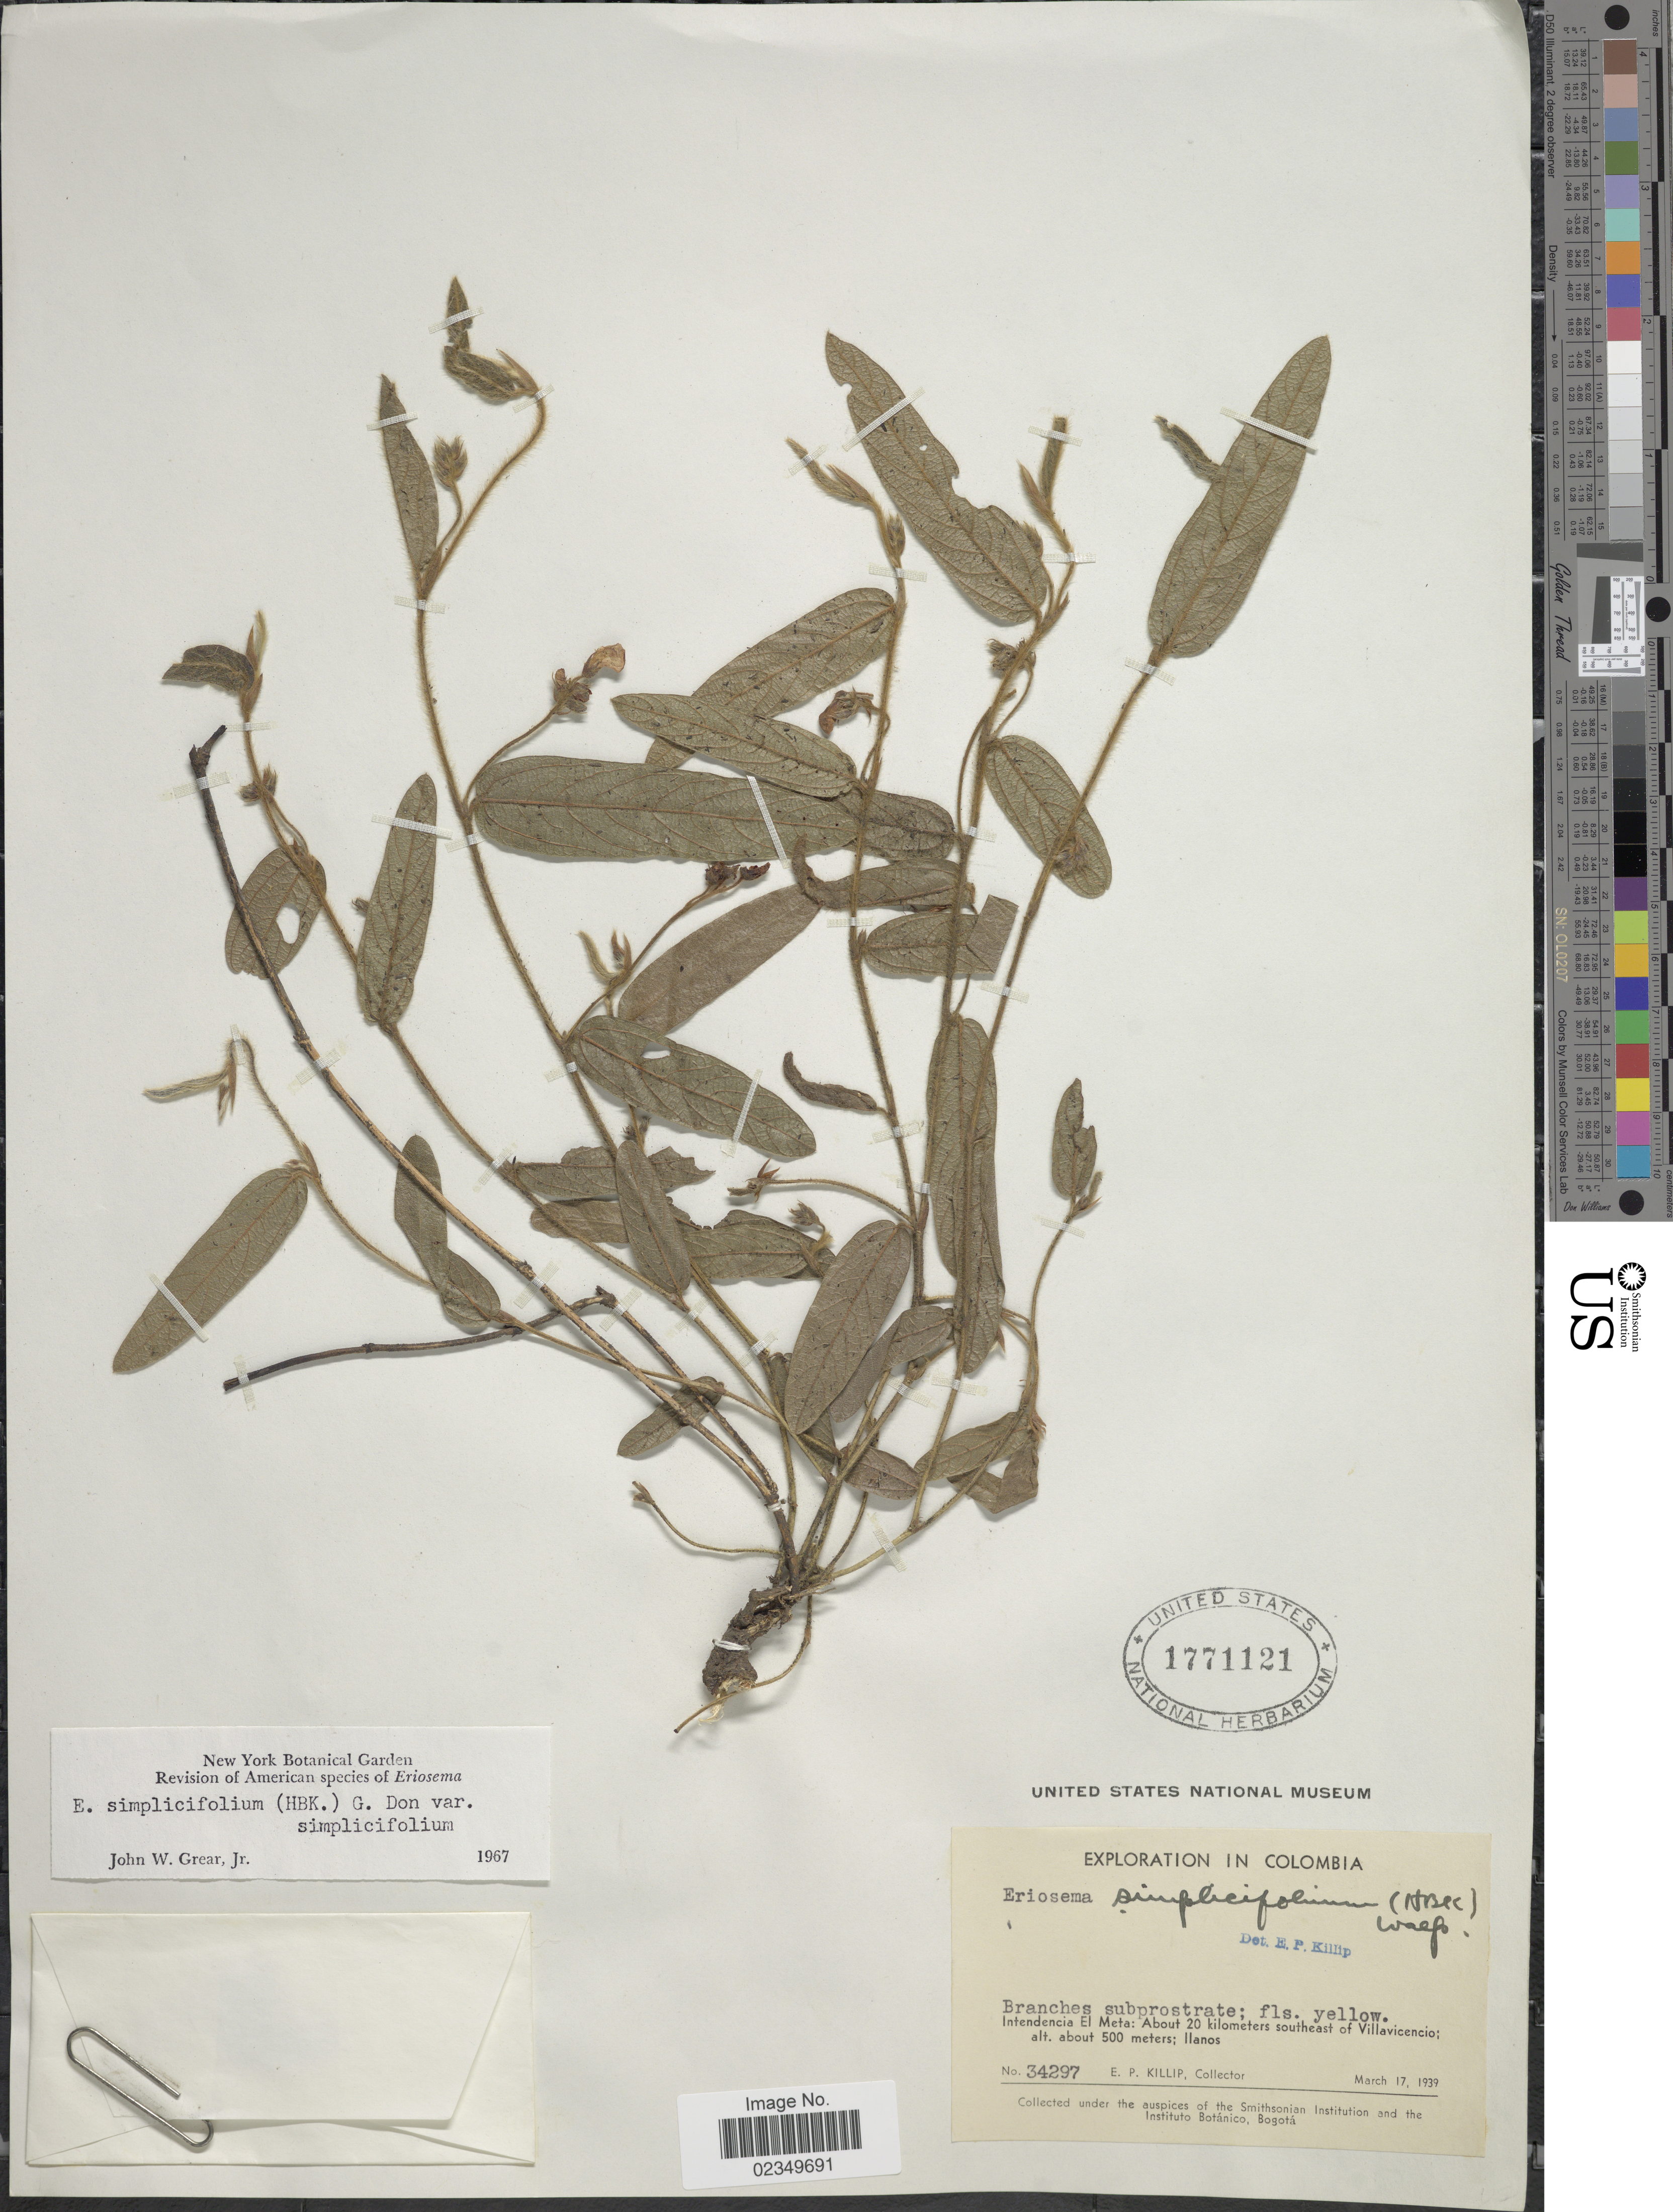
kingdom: Plantae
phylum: Tracheophyta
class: Magnoliopsida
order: Fabales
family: Fabaceae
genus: Eriosema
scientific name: Eriosema simplicifolium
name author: (Kunth) G. Don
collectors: E. P. Killip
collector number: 34297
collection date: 1939-03-17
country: Colombia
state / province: Meta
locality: Intendencia El Meta: About 20 kilometers southeast of Villavicencio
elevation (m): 500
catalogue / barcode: US 1771121